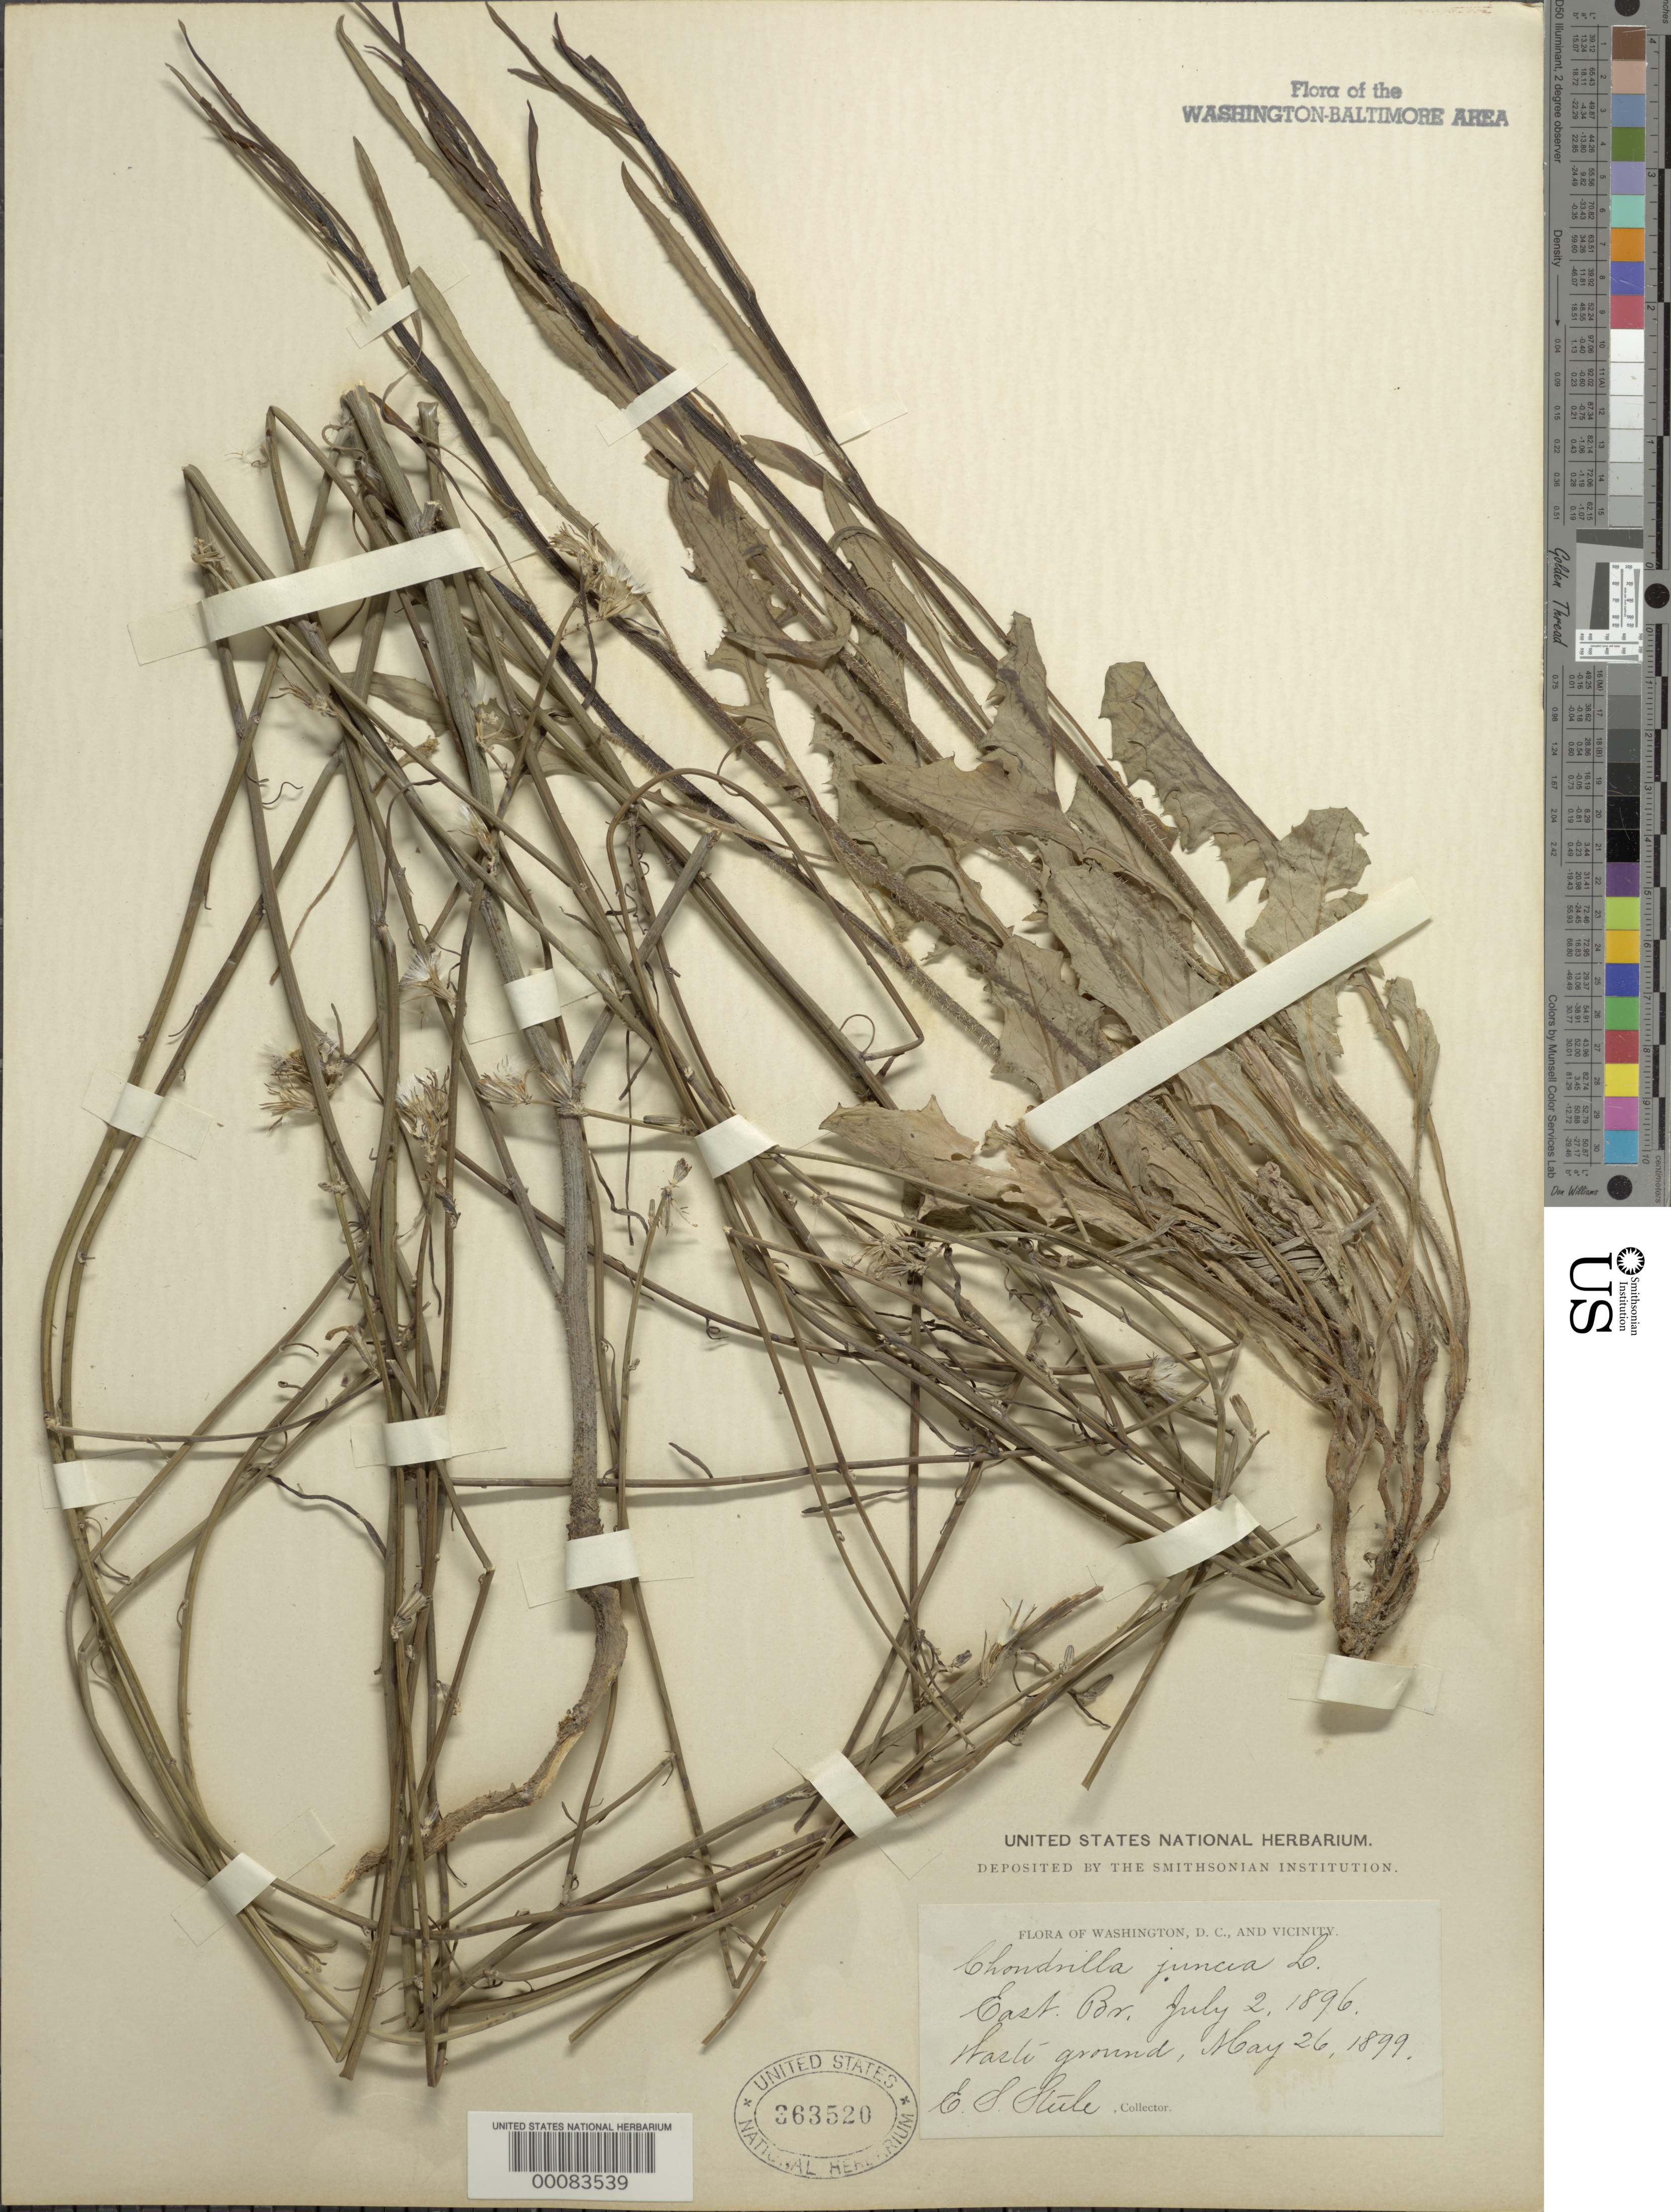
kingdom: Plantae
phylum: Tracheophyta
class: Magnoliopsida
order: Asterales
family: Asteraceae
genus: Chondrilla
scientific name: Chondrilla juncea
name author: L.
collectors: E. Steele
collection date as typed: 02 Jul 1896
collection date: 1896-07-02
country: United States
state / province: District of Columbia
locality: Eastern Bridge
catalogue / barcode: US 363520